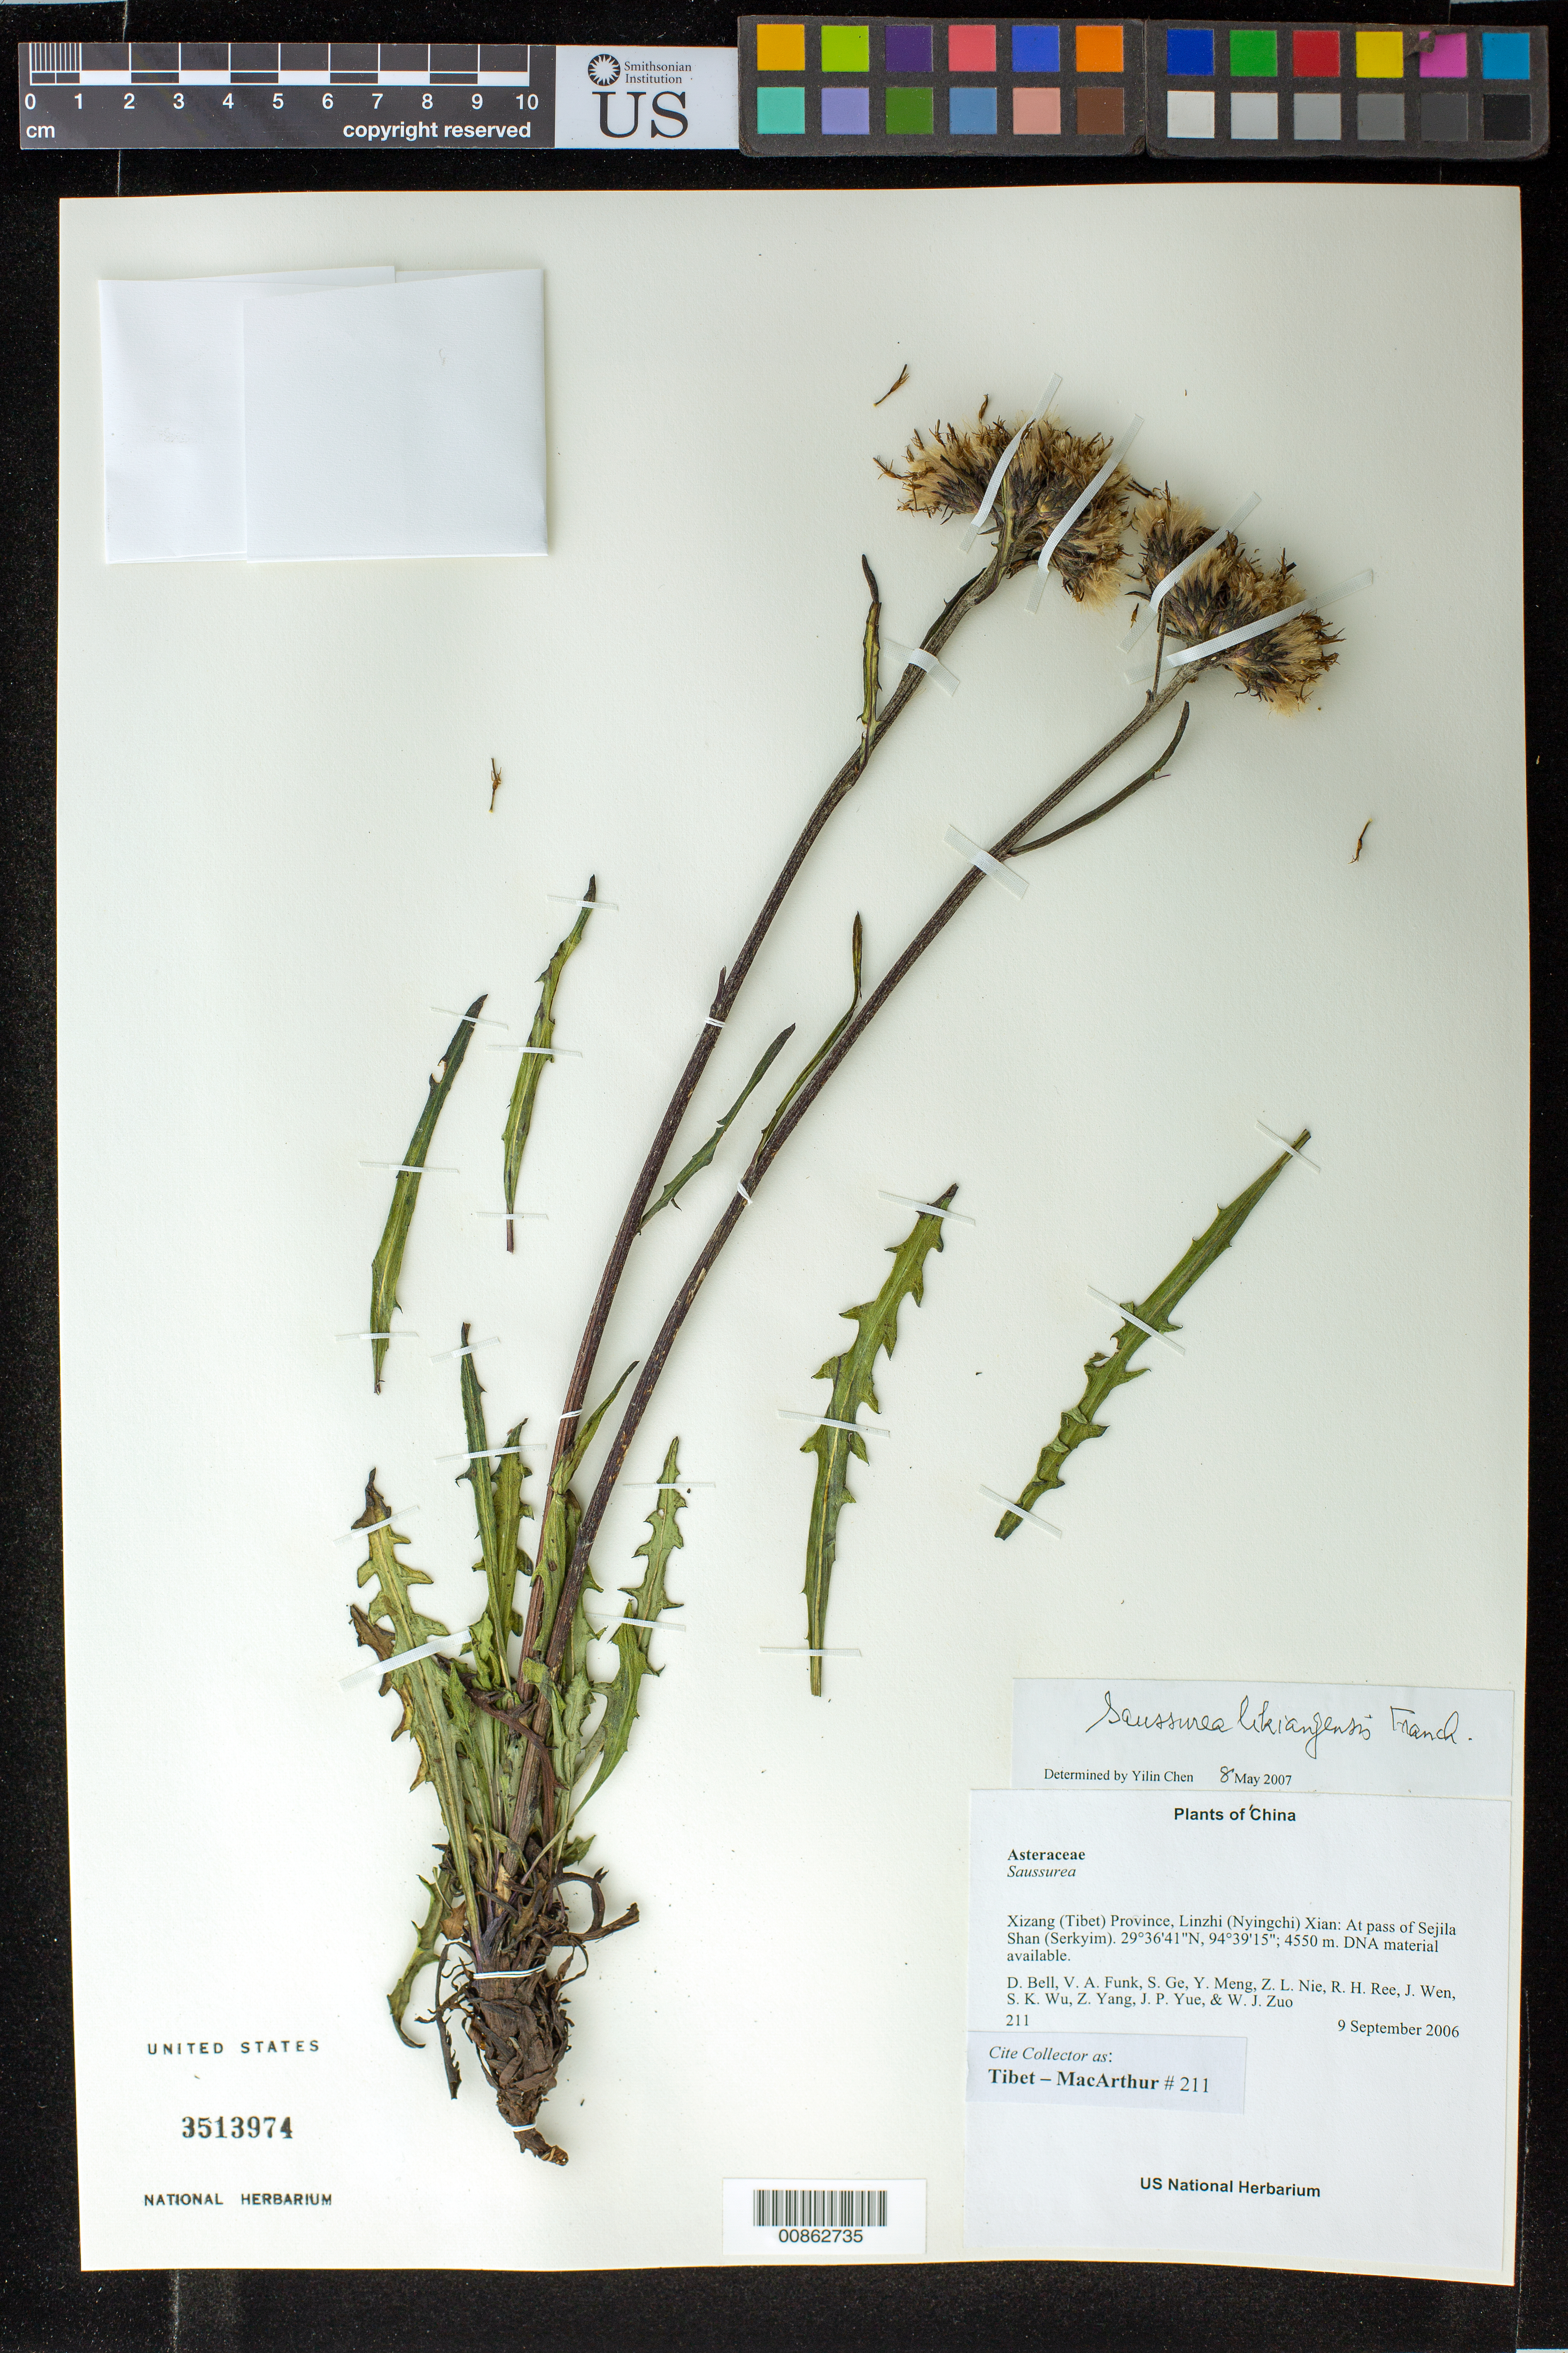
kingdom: Plantae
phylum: Tracheophyta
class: Magnoliopsida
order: Asterales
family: Asteraceae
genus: Saussurea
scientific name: Saussurea likiangensis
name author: Franch.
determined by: Yilin Chen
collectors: Tibet-MacArthur, D. A. Bell, V. Funk, S. Ge, Y. Meng, Z. Nie, R. Ree, J. Wen, S. K. Wu, Z. Yang, J. Yue & W. Zuo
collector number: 211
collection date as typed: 09 Sep 2006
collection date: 2006-09-09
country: China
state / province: Xizang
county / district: Linzhi (Nyingchi) Xian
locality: At pass of Sejila Shan (Serkyim).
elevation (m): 4550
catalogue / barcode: US 3513974